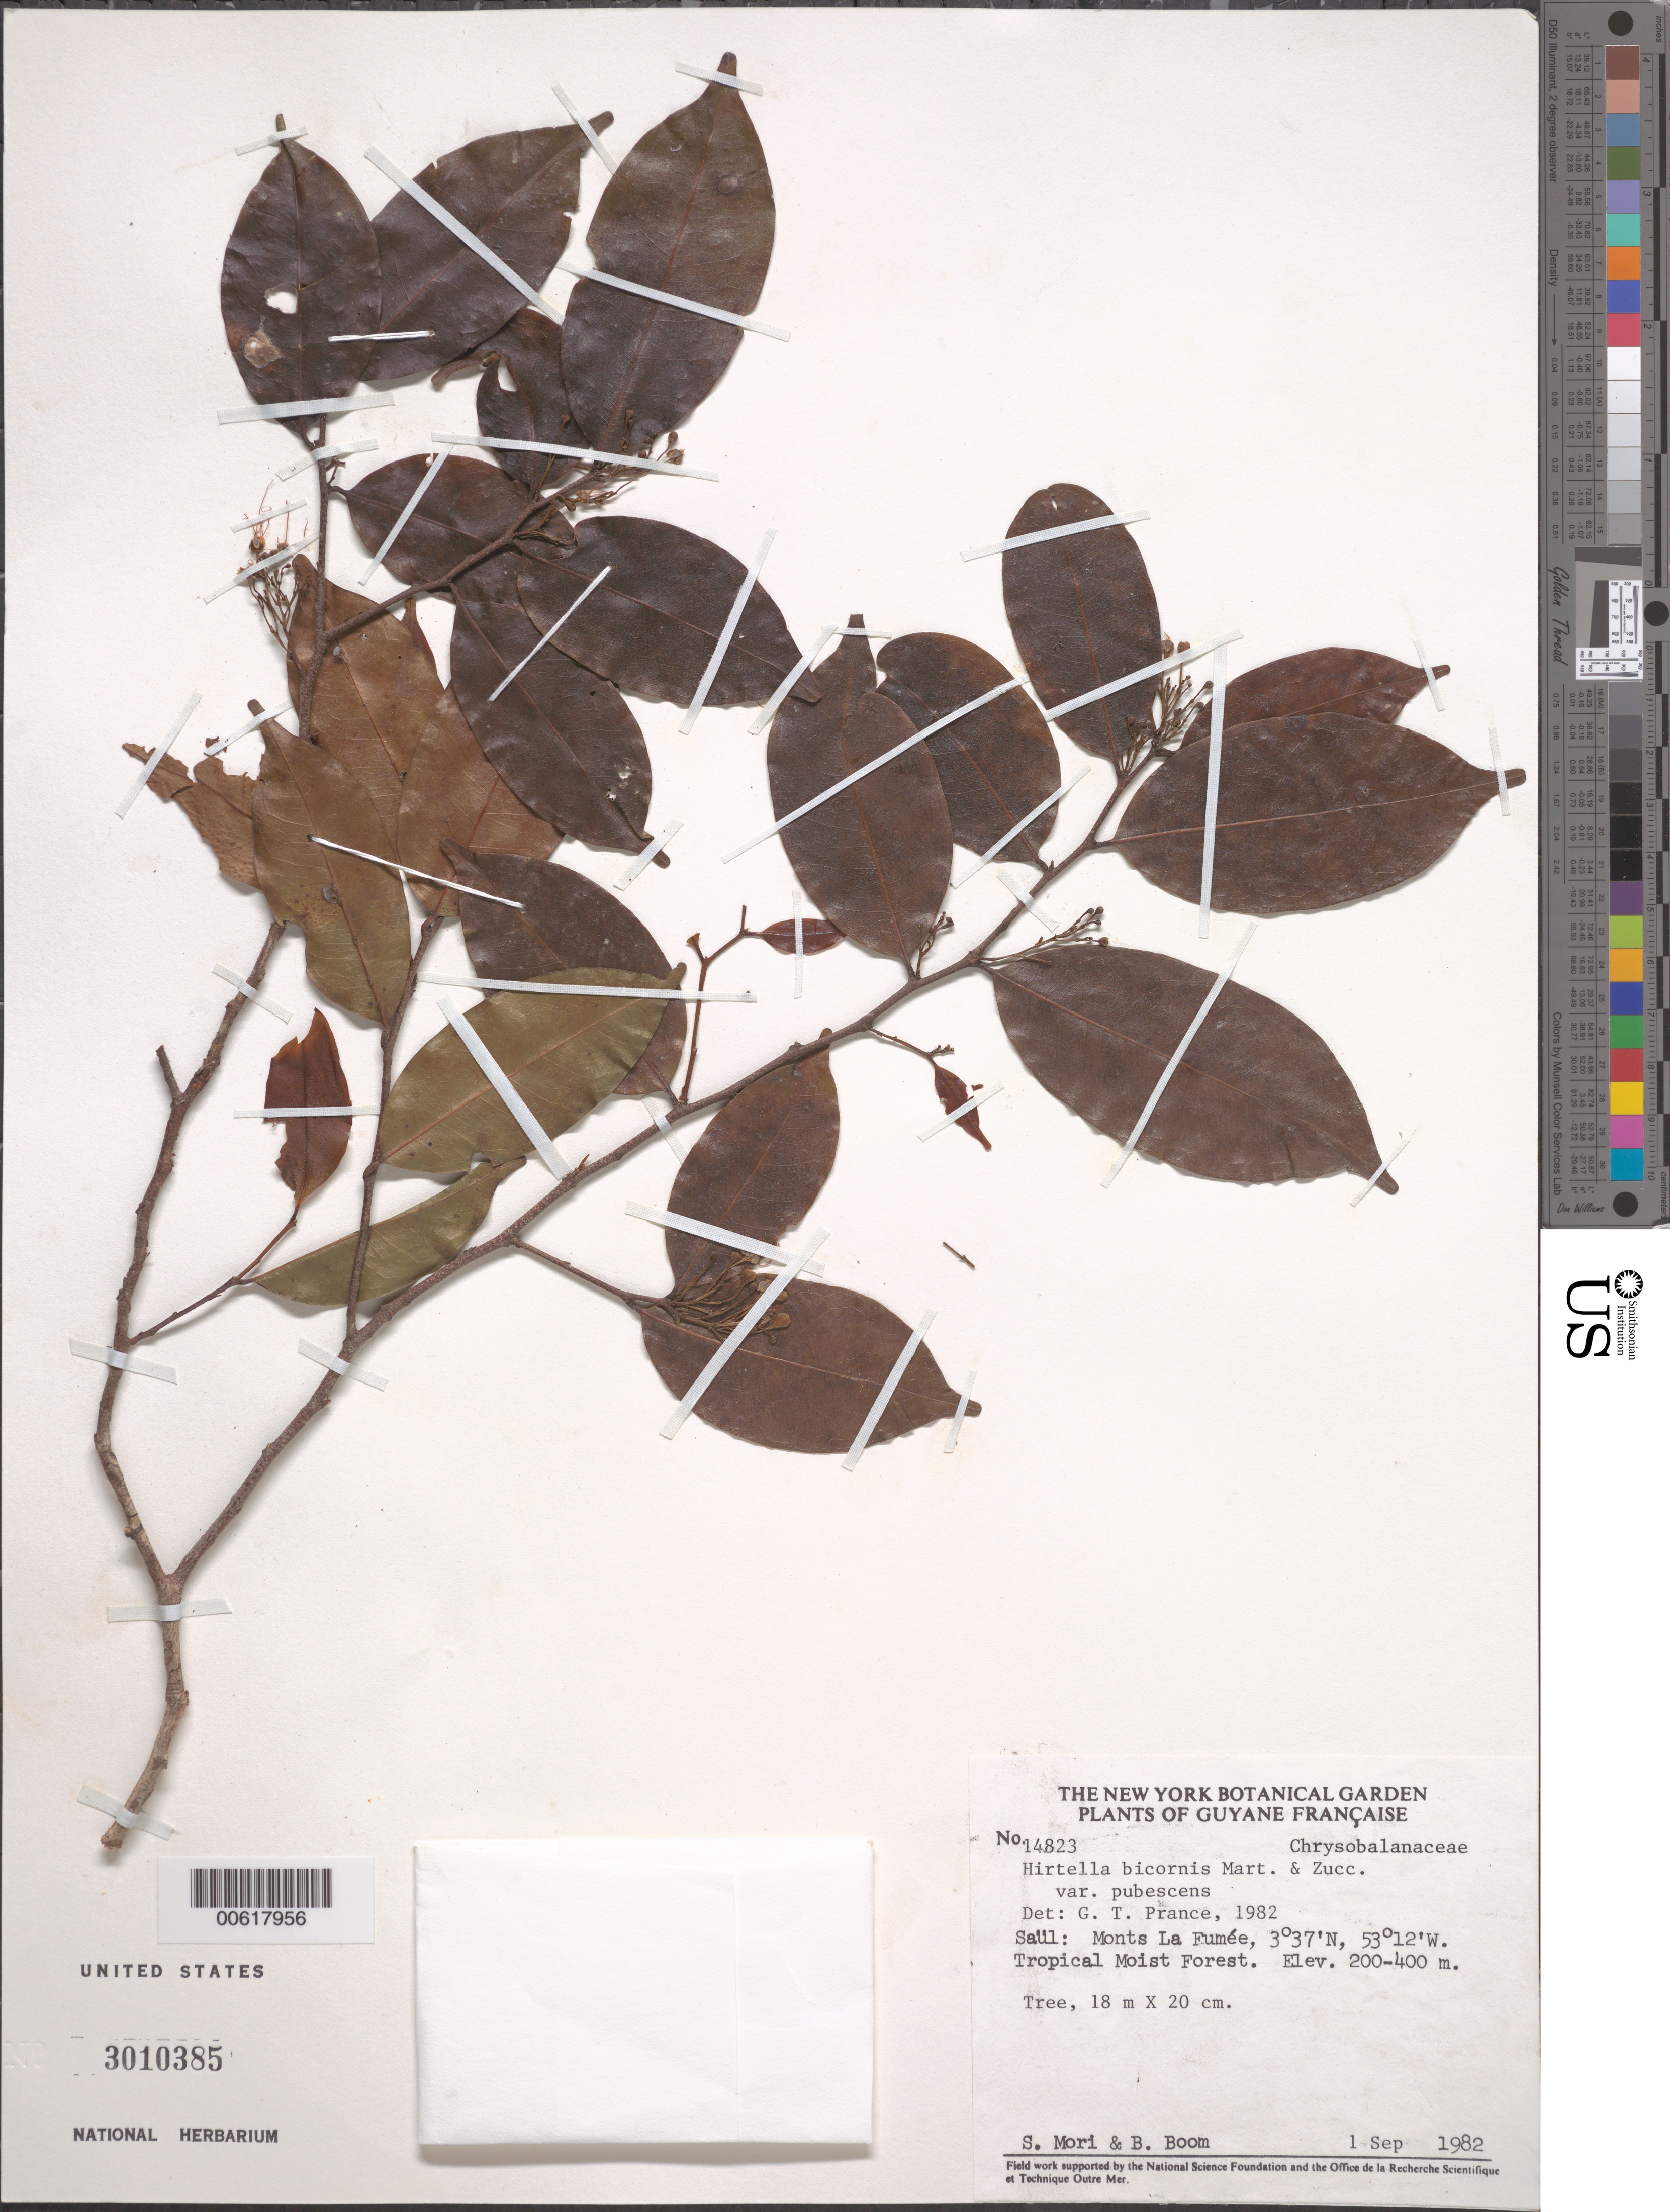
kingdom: Plantae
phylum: Tracheophyta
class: Magnoliopsida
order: Malpighiales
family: Chrysobalanaceae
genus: Hirtella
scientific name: Hirtella bicornis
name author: Mart. & Zucc.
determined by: Prance, G. T.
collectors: S. Mori & B. M. Boom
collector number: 14823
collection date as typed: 1-Sep-82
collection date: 1982-09-01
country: French Guiana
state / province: Saint-Laurent-du-Maroni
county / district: Saül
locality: Saül, Monts La Fumée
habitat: Tropical moist forest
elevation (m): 200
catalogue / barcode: US 3010385